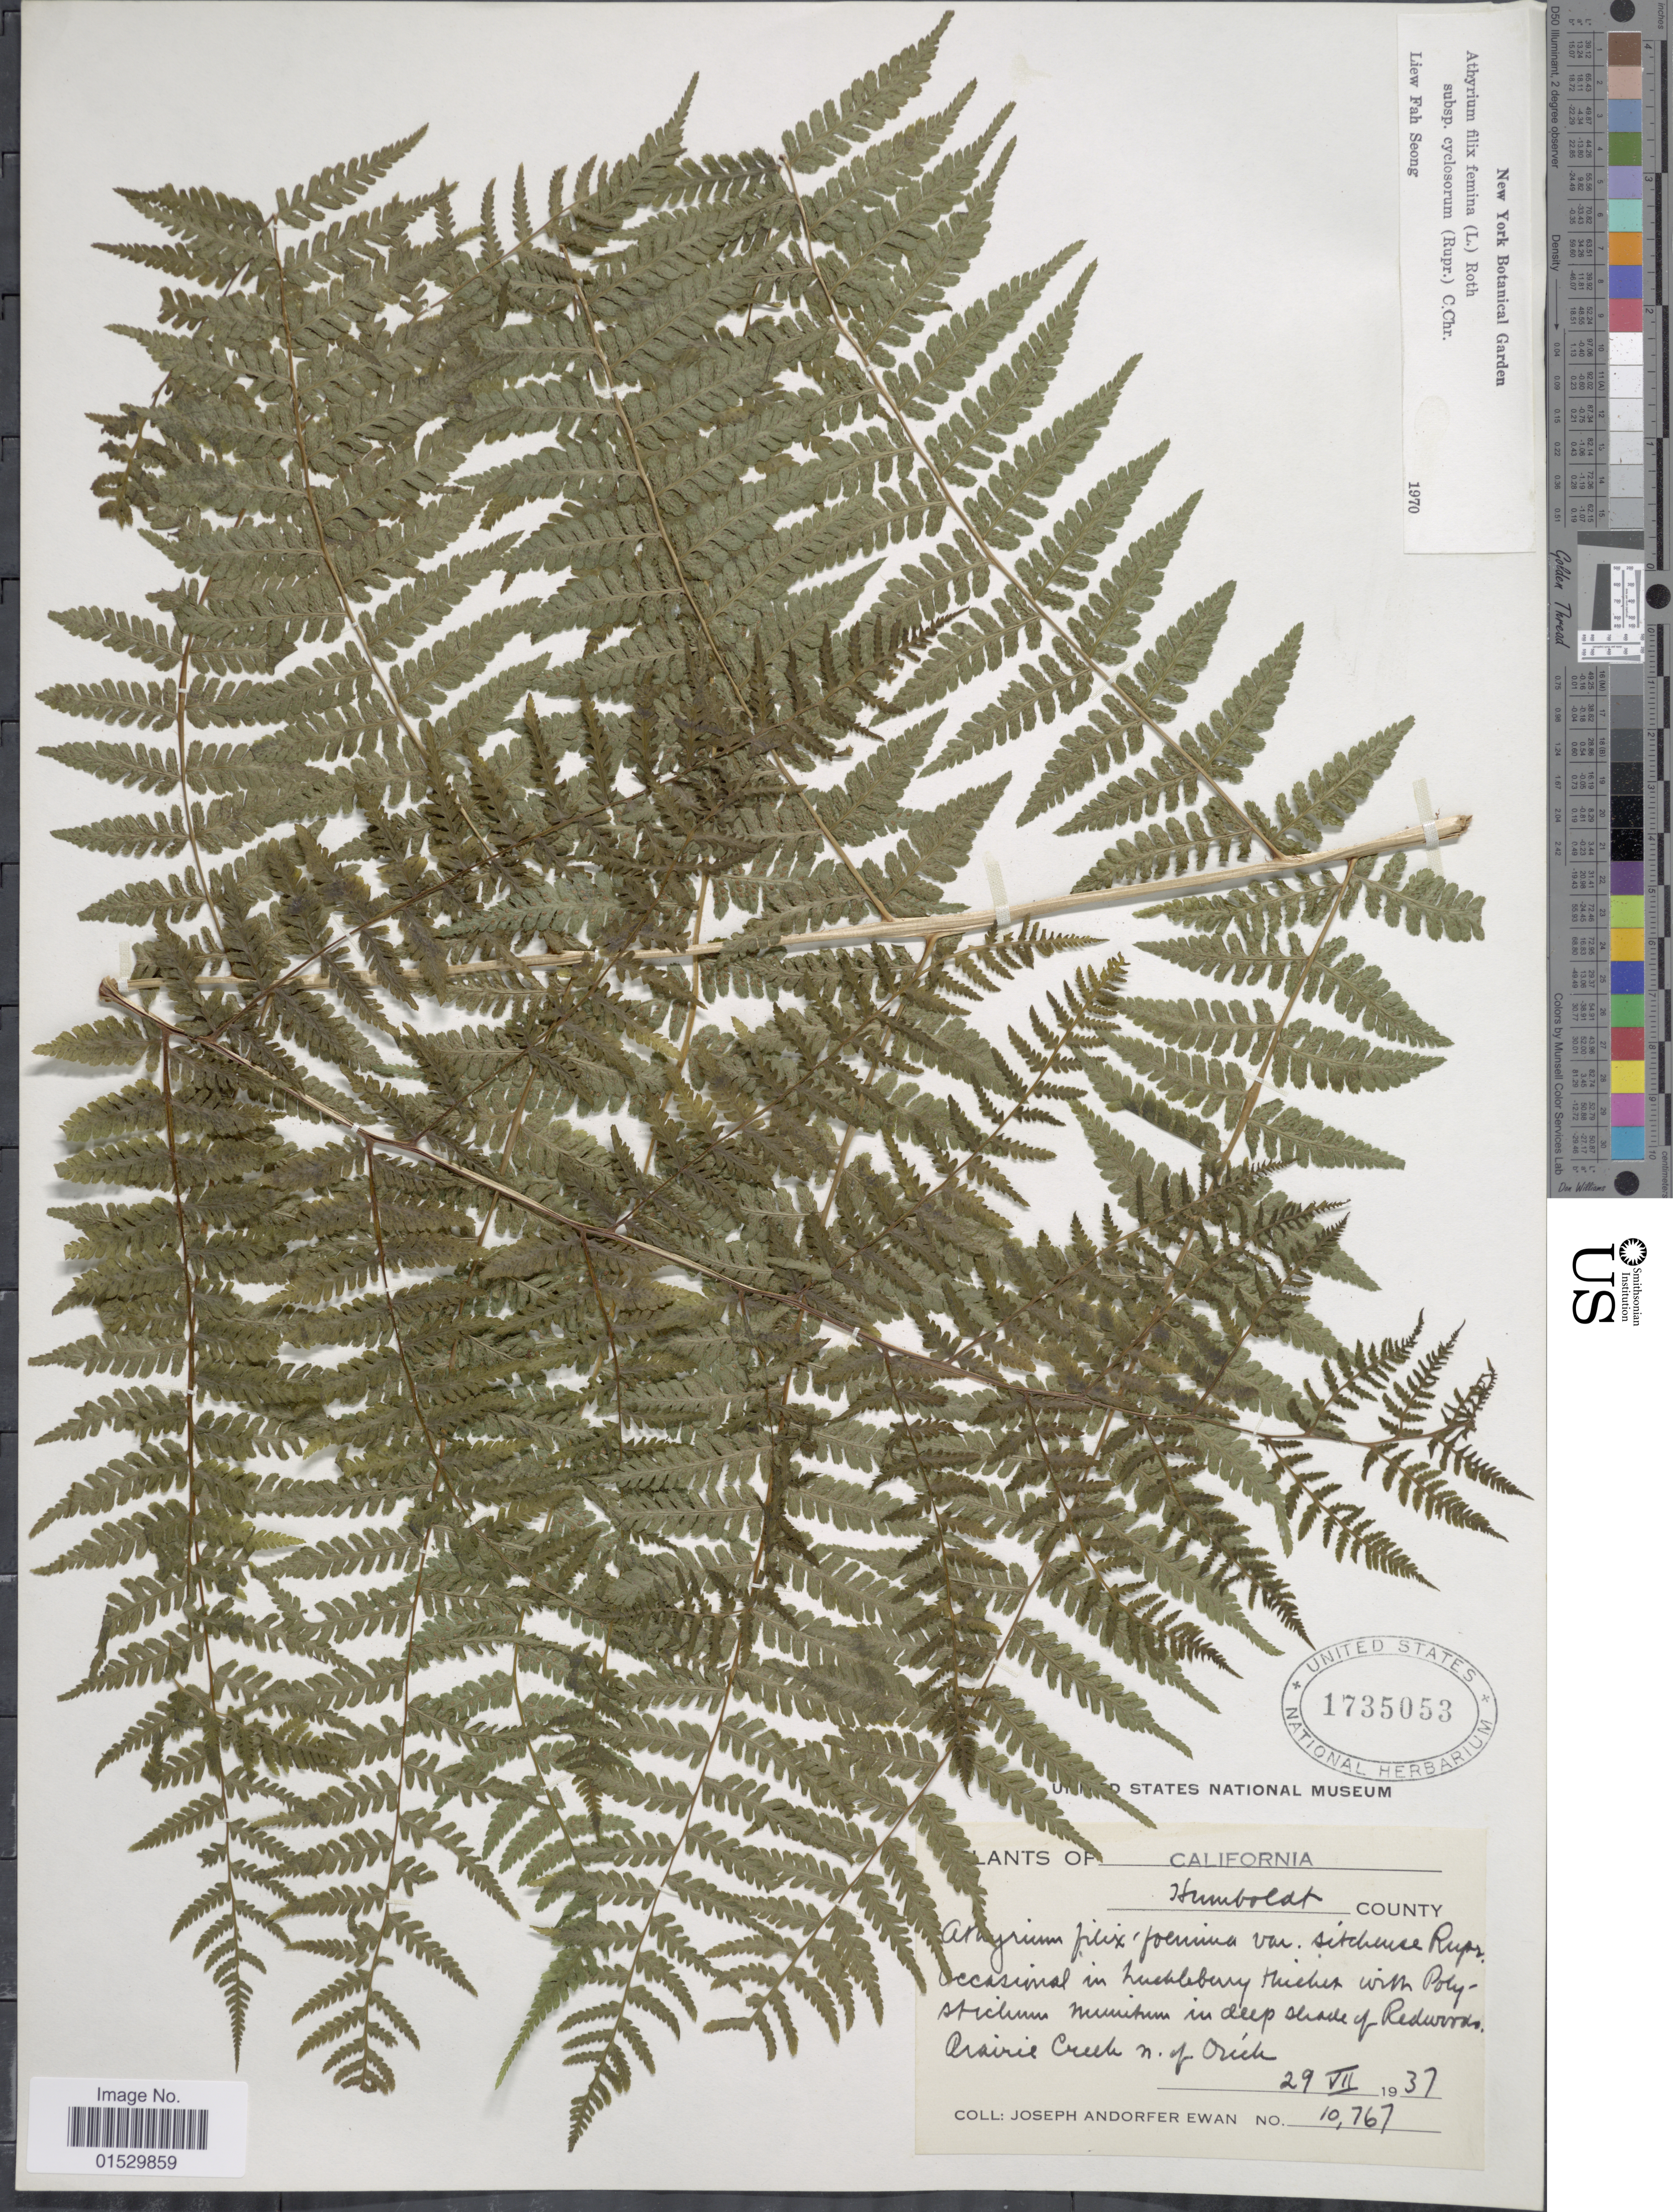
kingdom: Plantae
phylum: Tracheophyta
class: Polypodiopsida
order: Polypodiales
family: Athyriaceae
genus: Athyrium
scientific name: Athyrium filix-femina subsp. cyclosorum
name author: (Rupr.) C. Chr.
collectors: J. A. Ewan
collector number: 10.767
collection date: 1937-07-29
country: United States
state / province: California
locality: Occasional in Huckleberry thicket with Polystichum mutinum in deep shade of Redwoods, Prairie Creek n. of Orick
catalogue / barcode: US 1735053